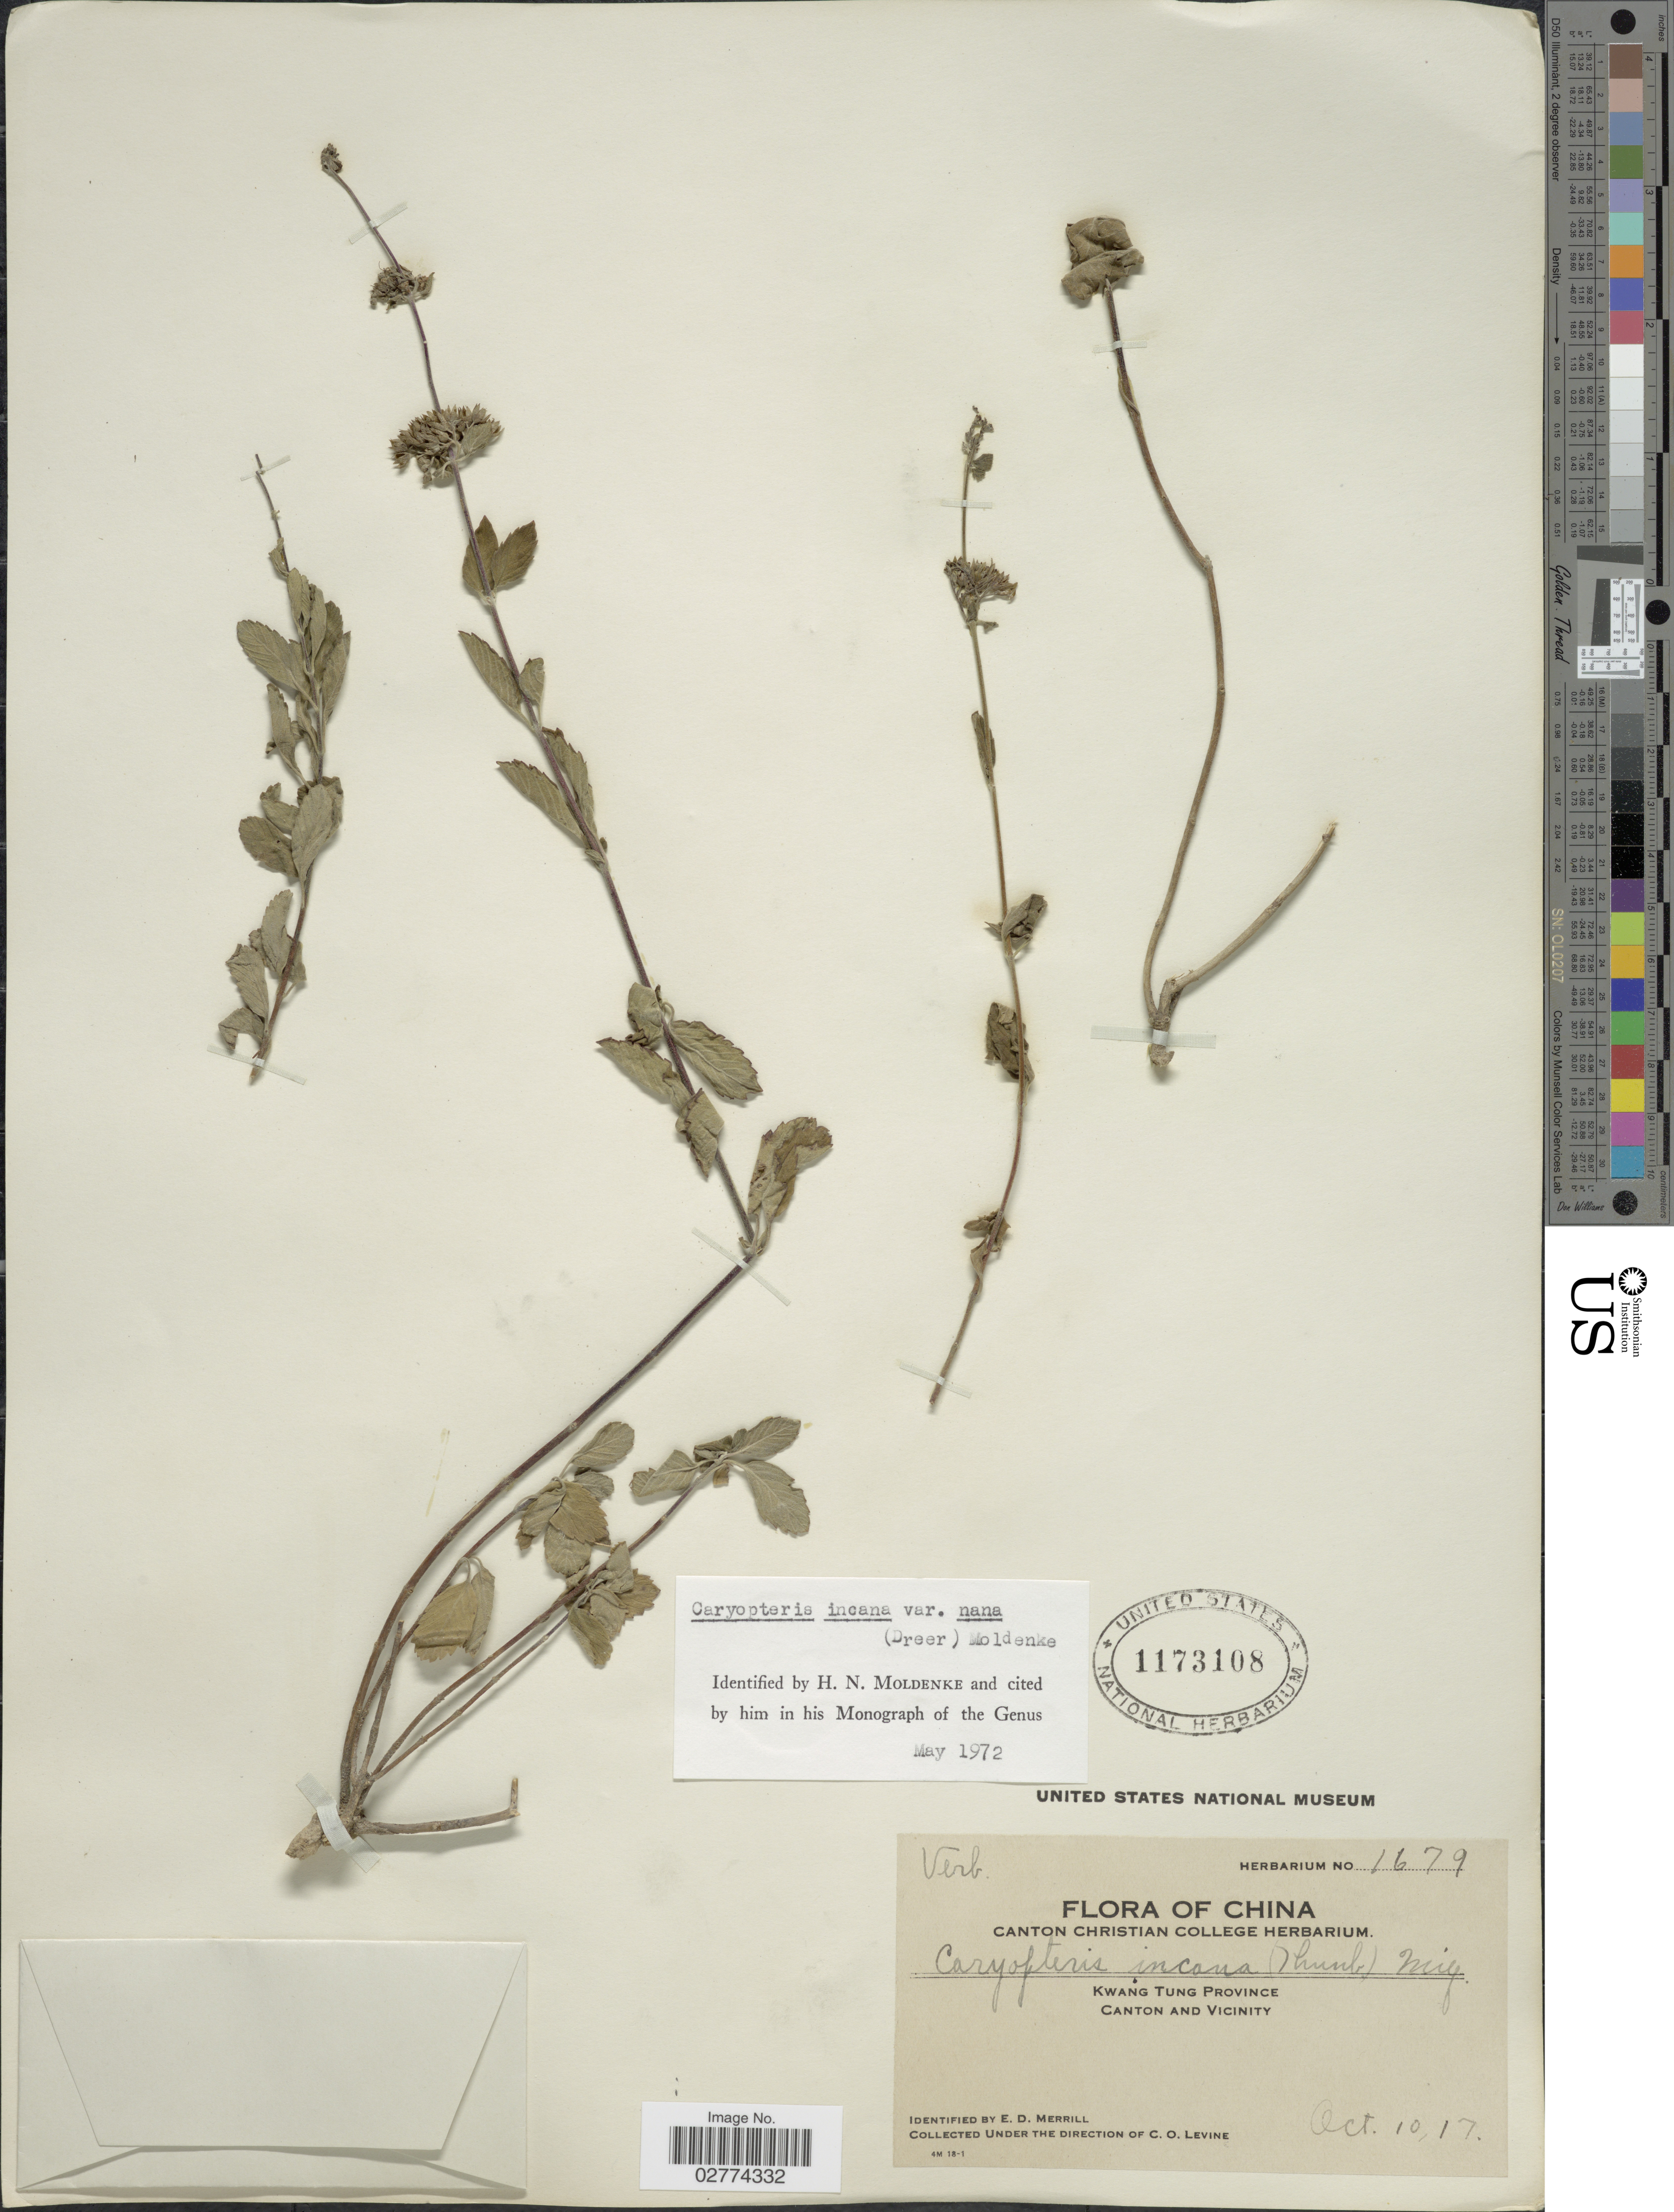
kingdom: Plantae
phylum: Tracheophyta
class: Magnoliopsida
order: Lamiales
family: Lamiaceae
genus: Caryopteris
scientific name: Caryopteris incana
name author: (Thunb. ex Houtt.) Miq.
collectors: C. O. Levine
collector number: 1679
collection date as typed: Transcribed d/m/y: 10/10/17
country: China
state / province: Guangdong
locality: Kwang Tung Province. Canton and Vicinity.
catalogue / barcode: US 1173108